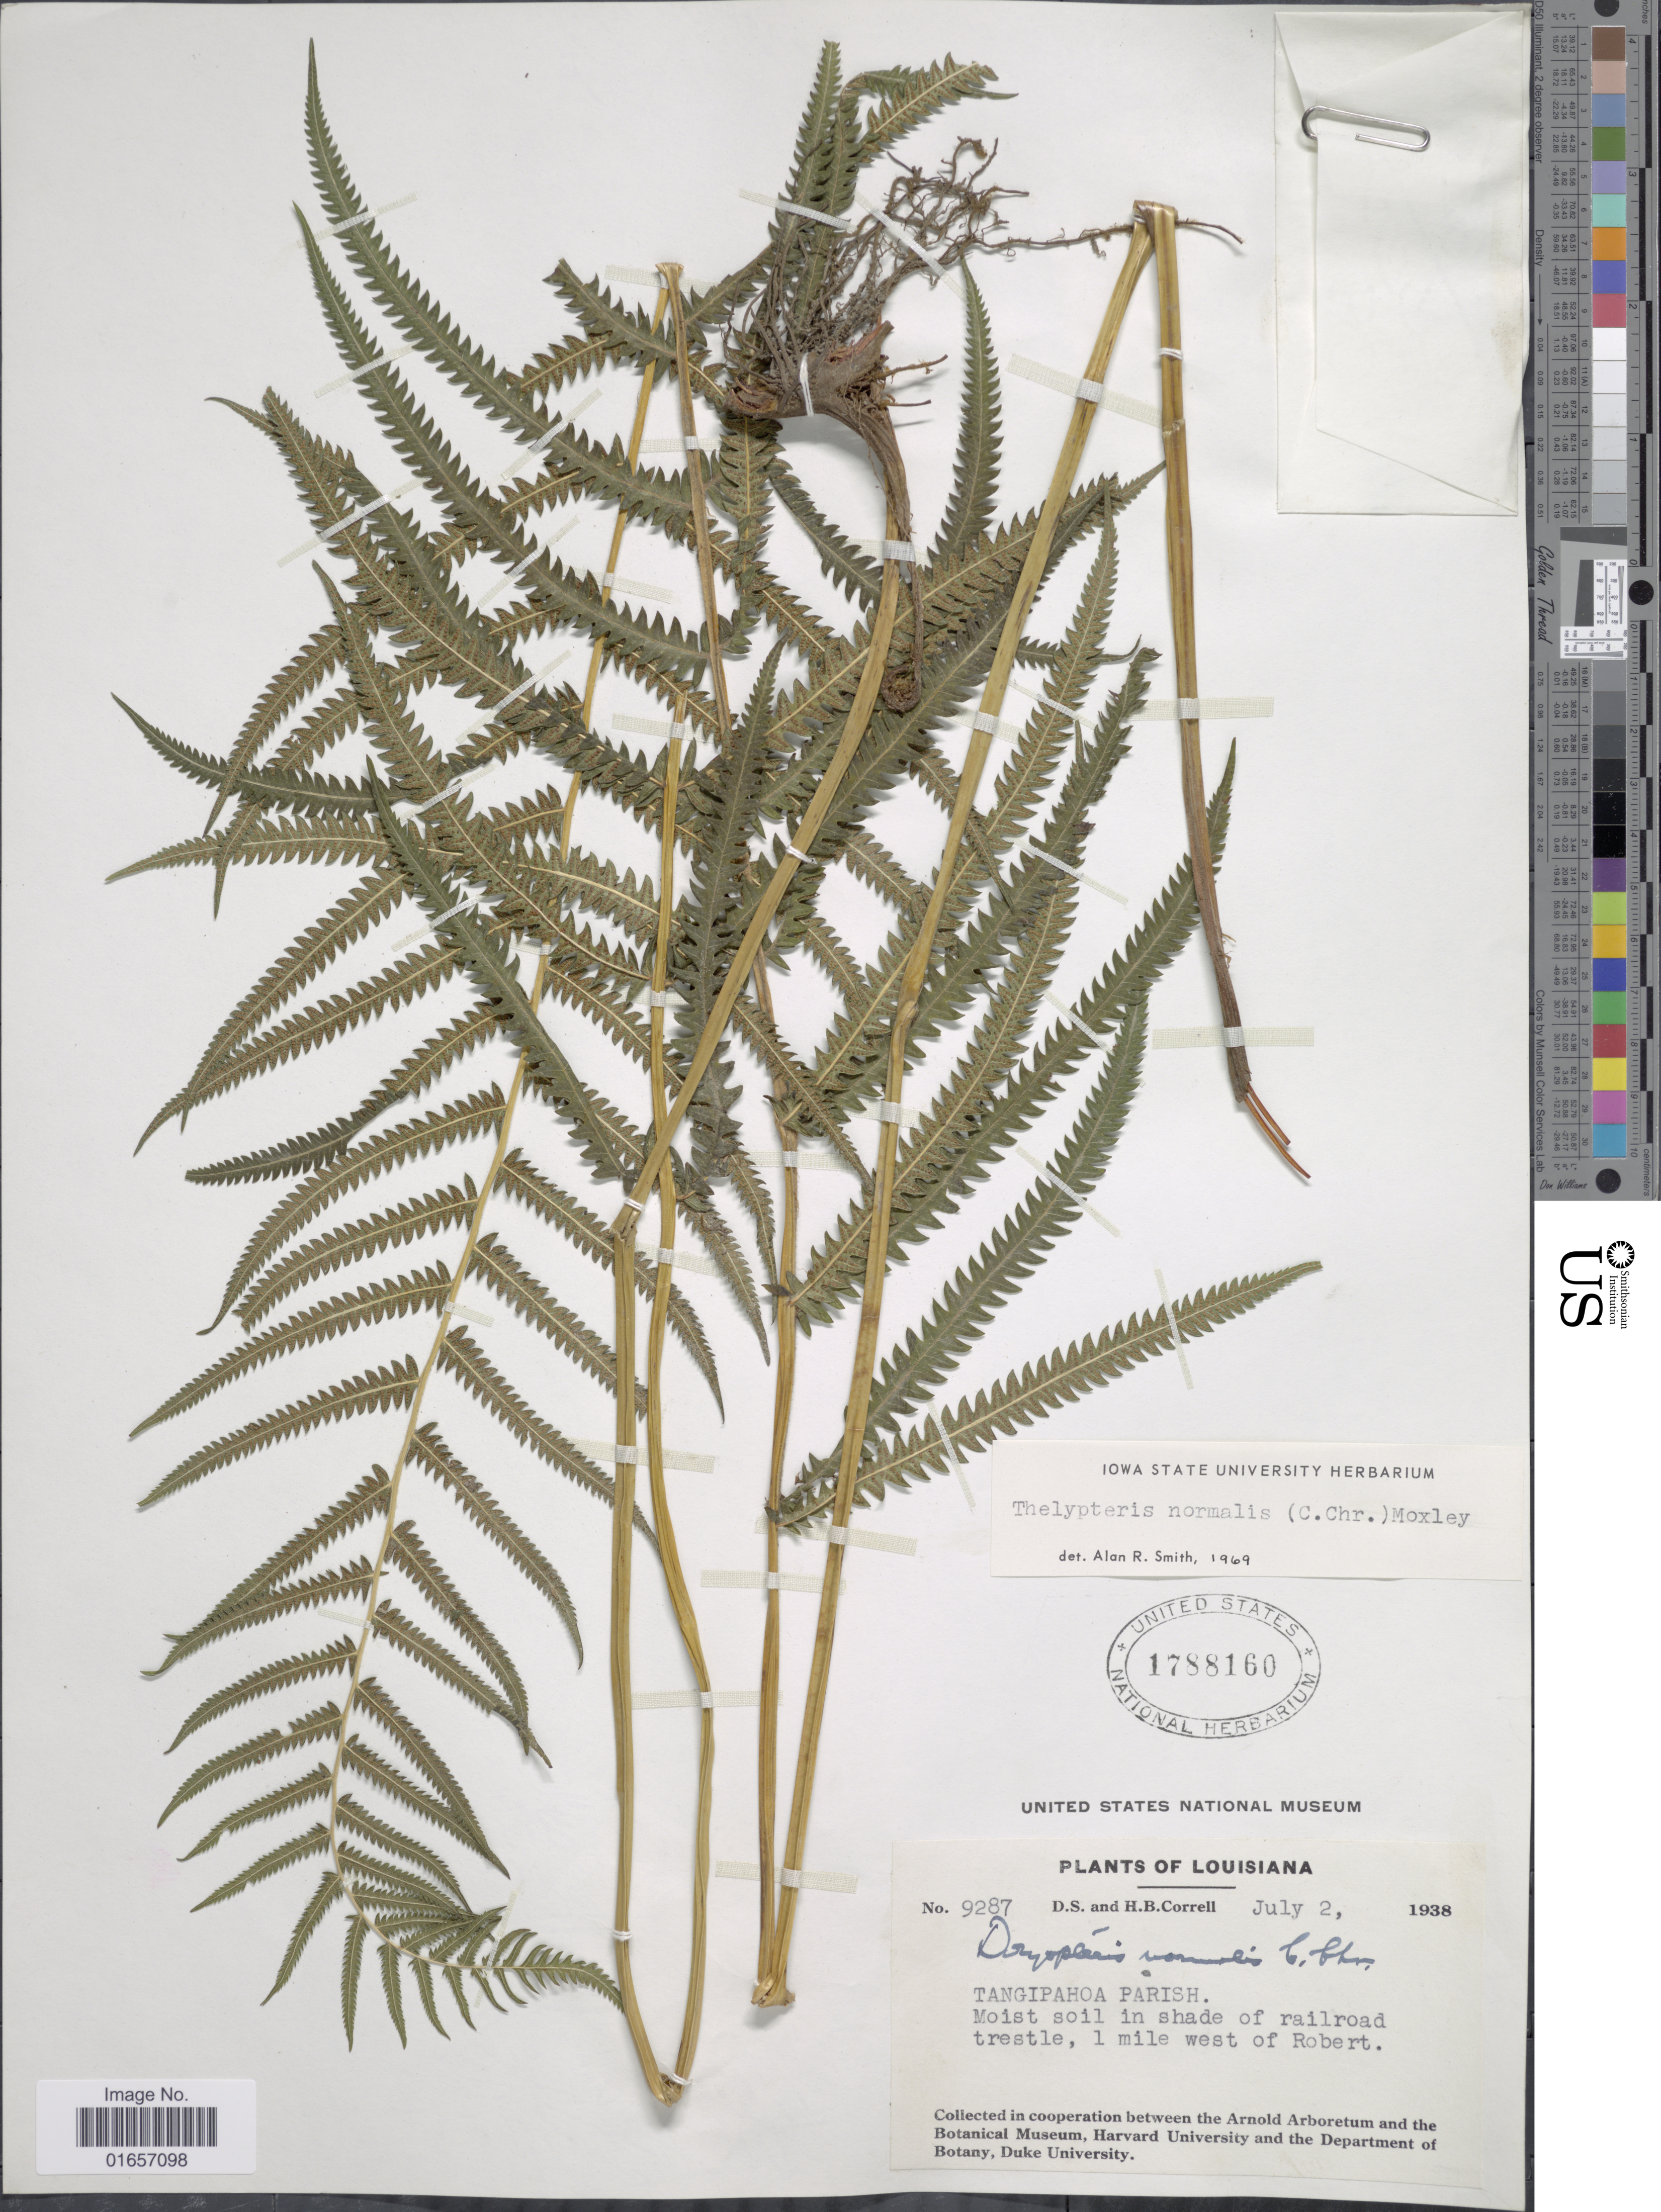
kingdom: Plantae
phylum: Tracheophyta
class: Polypodiopsida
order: Polypodiales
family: Thelypteridaceae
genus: Christella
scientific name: Christella kunthii comb. ined.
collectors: D. S. Correll & H. Correll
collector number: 9287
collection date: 1938-07-02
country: United States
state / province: Louisiana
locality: Tangipahoa Parish, moist soil in shade of railroad trestle, 1 mile west of Robert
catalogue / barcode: US 1788160